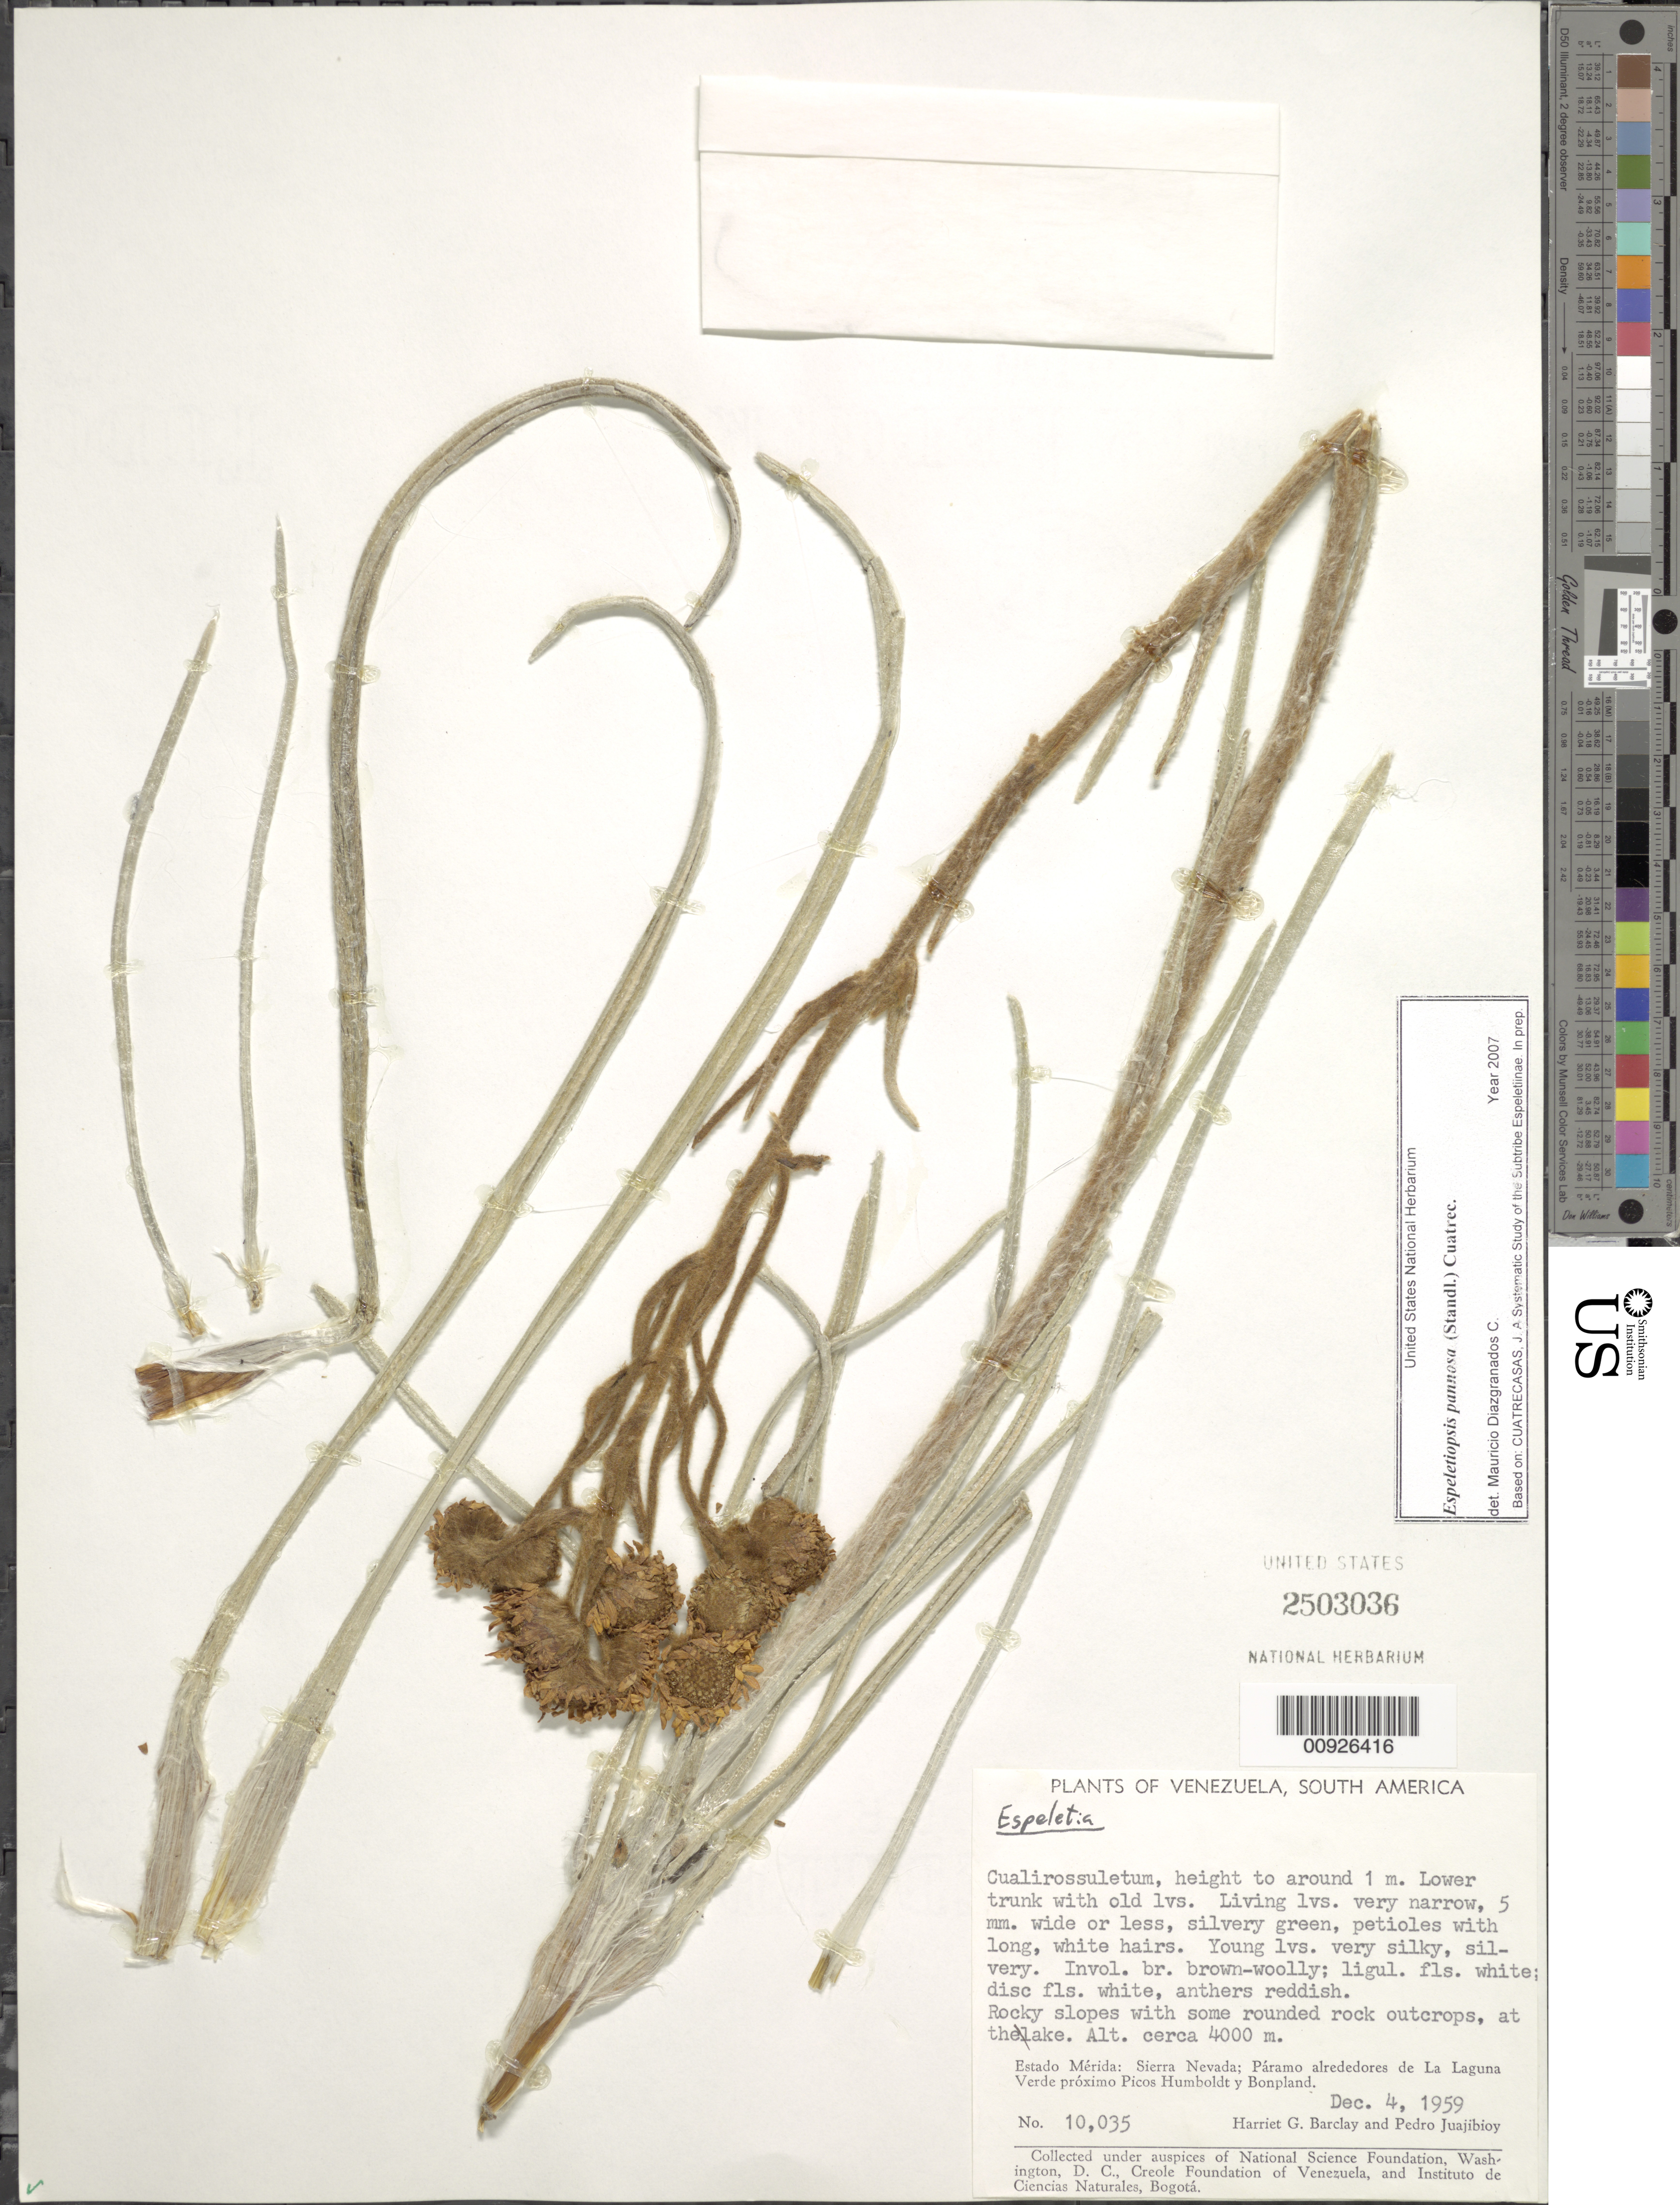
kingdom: Plantae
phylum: Tracheophyta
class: Magnoliopsida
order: Asterales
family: Asteraceae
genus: Espeletiopsis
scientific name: Espeletiopsis pannosa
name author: (Standl.) Cuatrec.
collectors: H. G. Barclay & P. Juajibioy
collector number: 10035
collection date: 1959-12-04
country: Venezuela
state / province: Mérida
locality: Sierra Nevada; páramo alrededores de La Laguna Verde próximos a Picos Humboldt y Bonpland.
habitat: Rocky slopes with some rounded rock outcrops, at lake.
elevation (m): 4000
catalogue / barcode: US 2503036